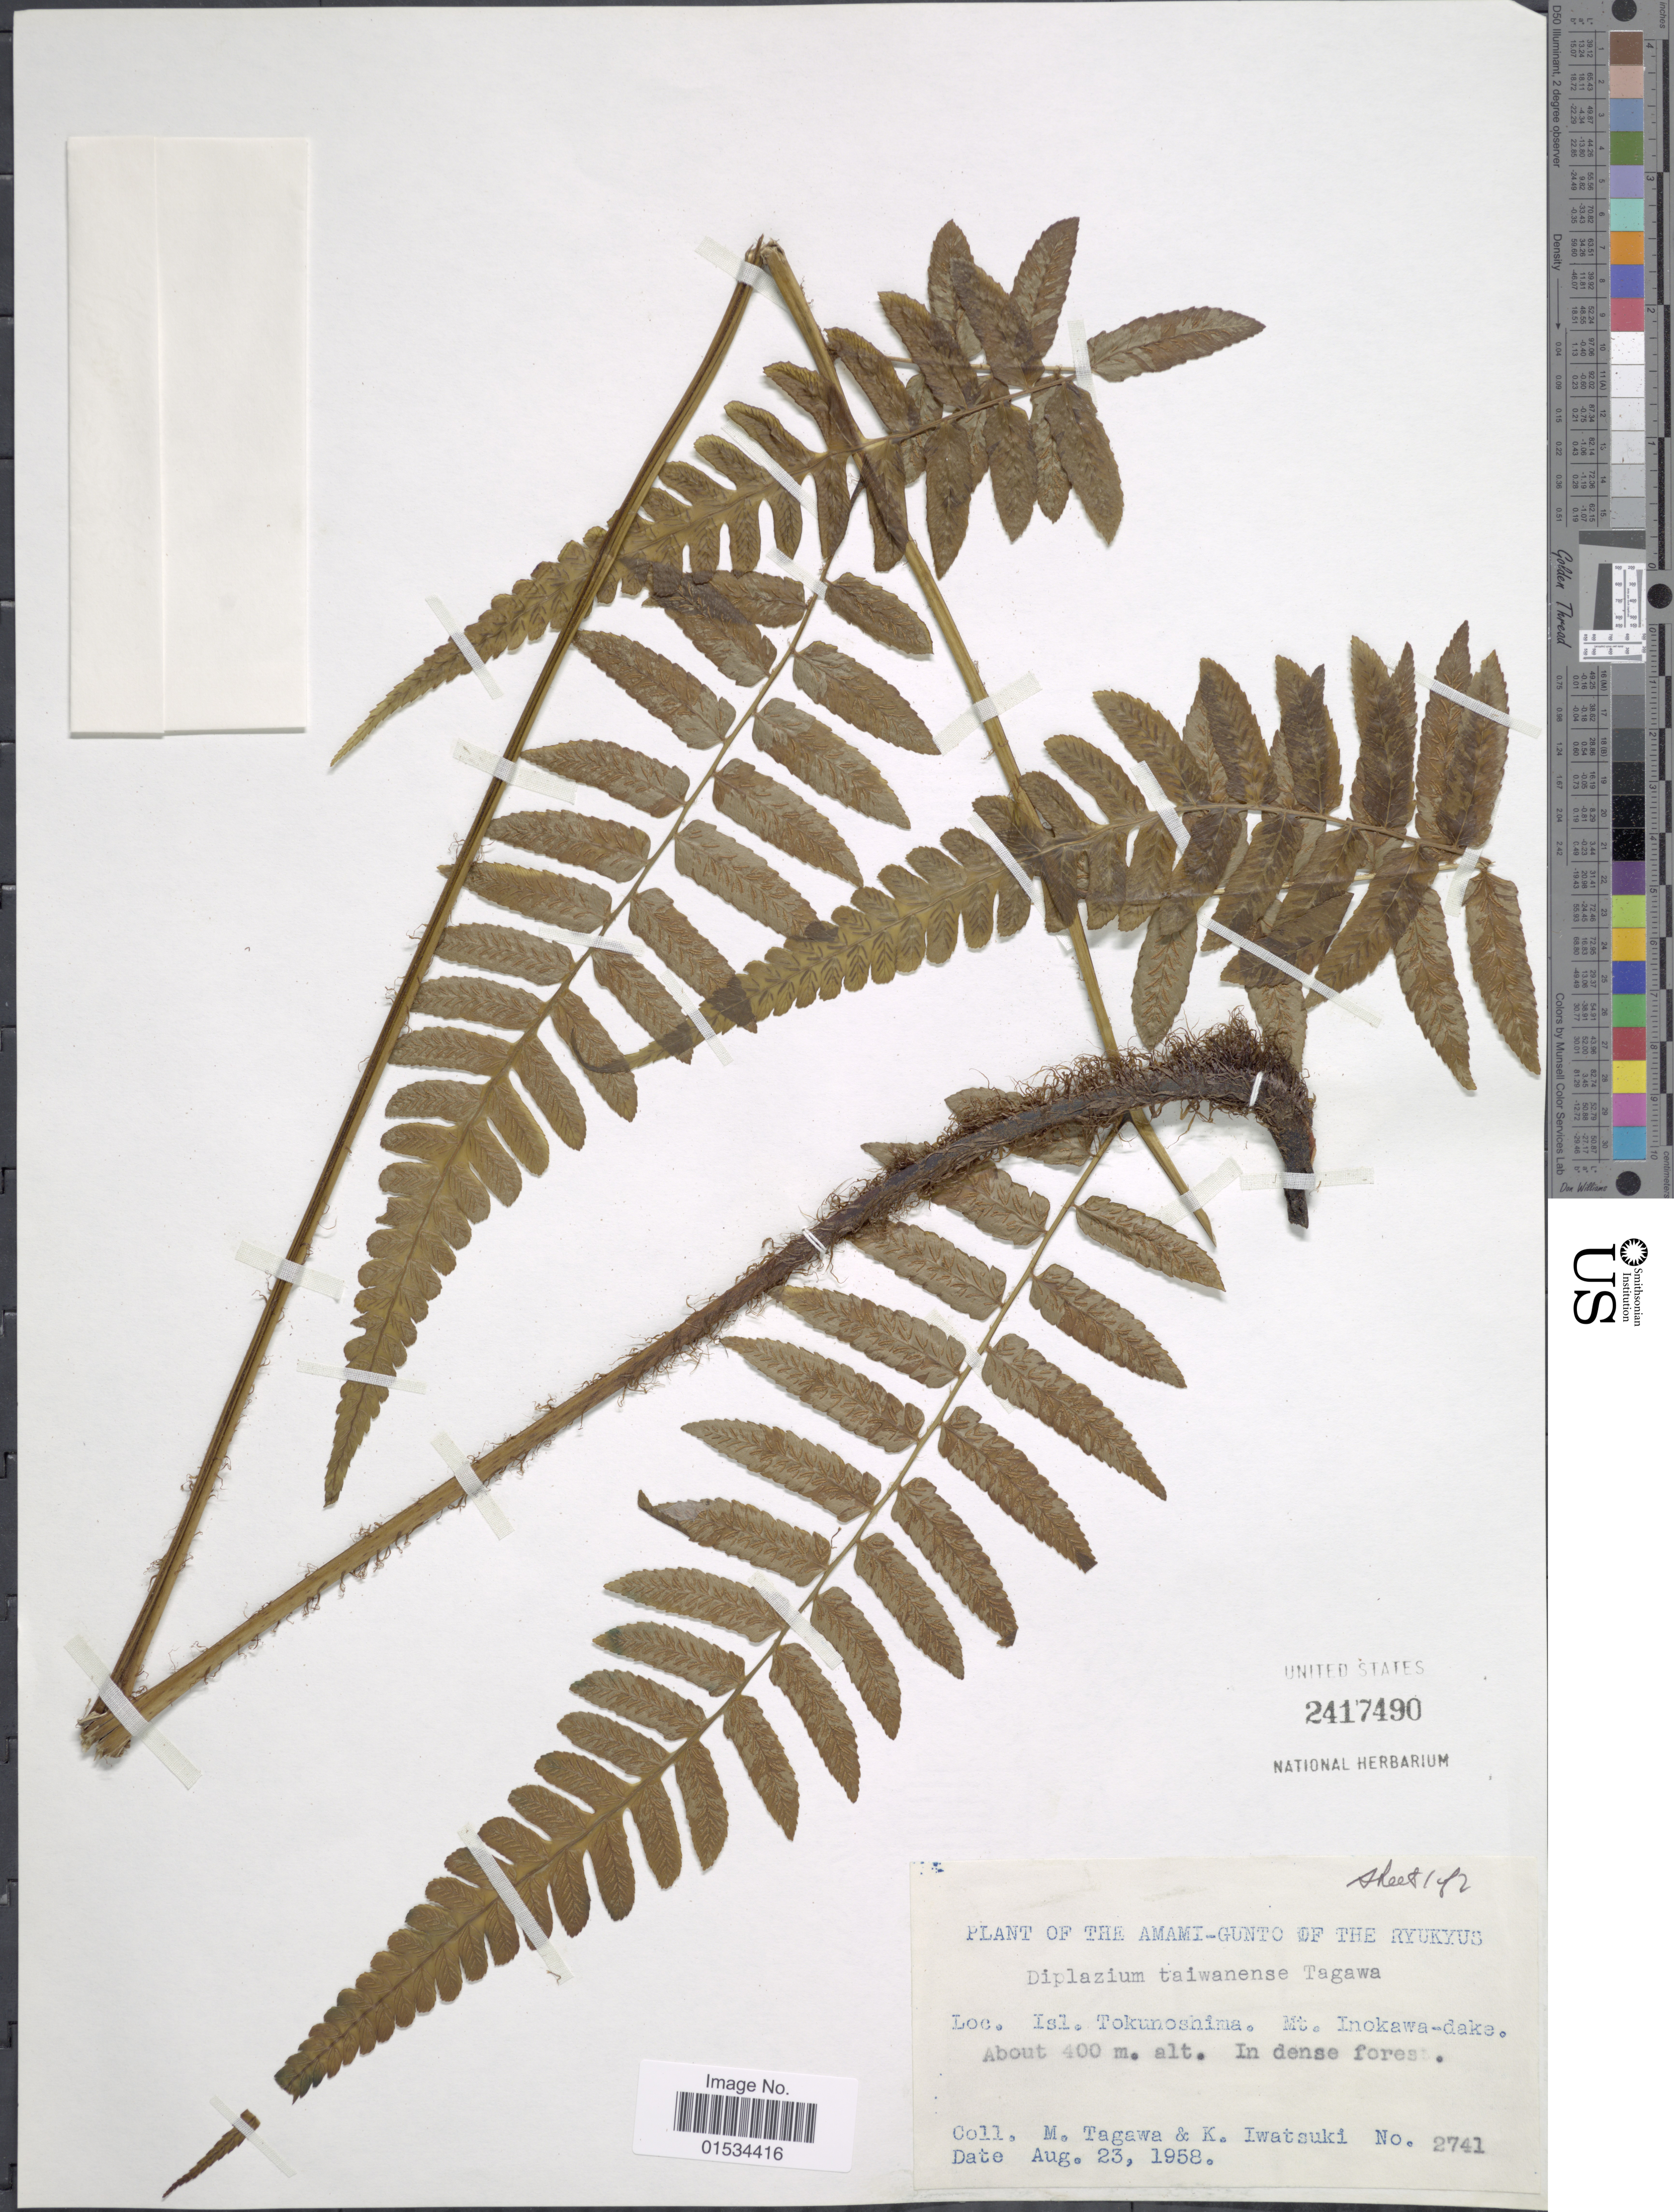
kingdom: Plantae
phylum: Tracheophyta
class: Polypodiopsida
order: Polypodiales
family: Athyriaceae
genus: Diplazium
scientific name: Diplazium taiwanense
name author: Tagawa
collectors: M. Tagawa & K. Iwatsuki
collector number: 2741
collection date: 1958-08-23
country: Japan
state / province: Okinawa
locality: The Amami-Gunto of the Ryukyus, Isl. Tokunoshima, Mt. Inokawa-dake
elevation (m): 400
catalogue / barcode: US 2417490